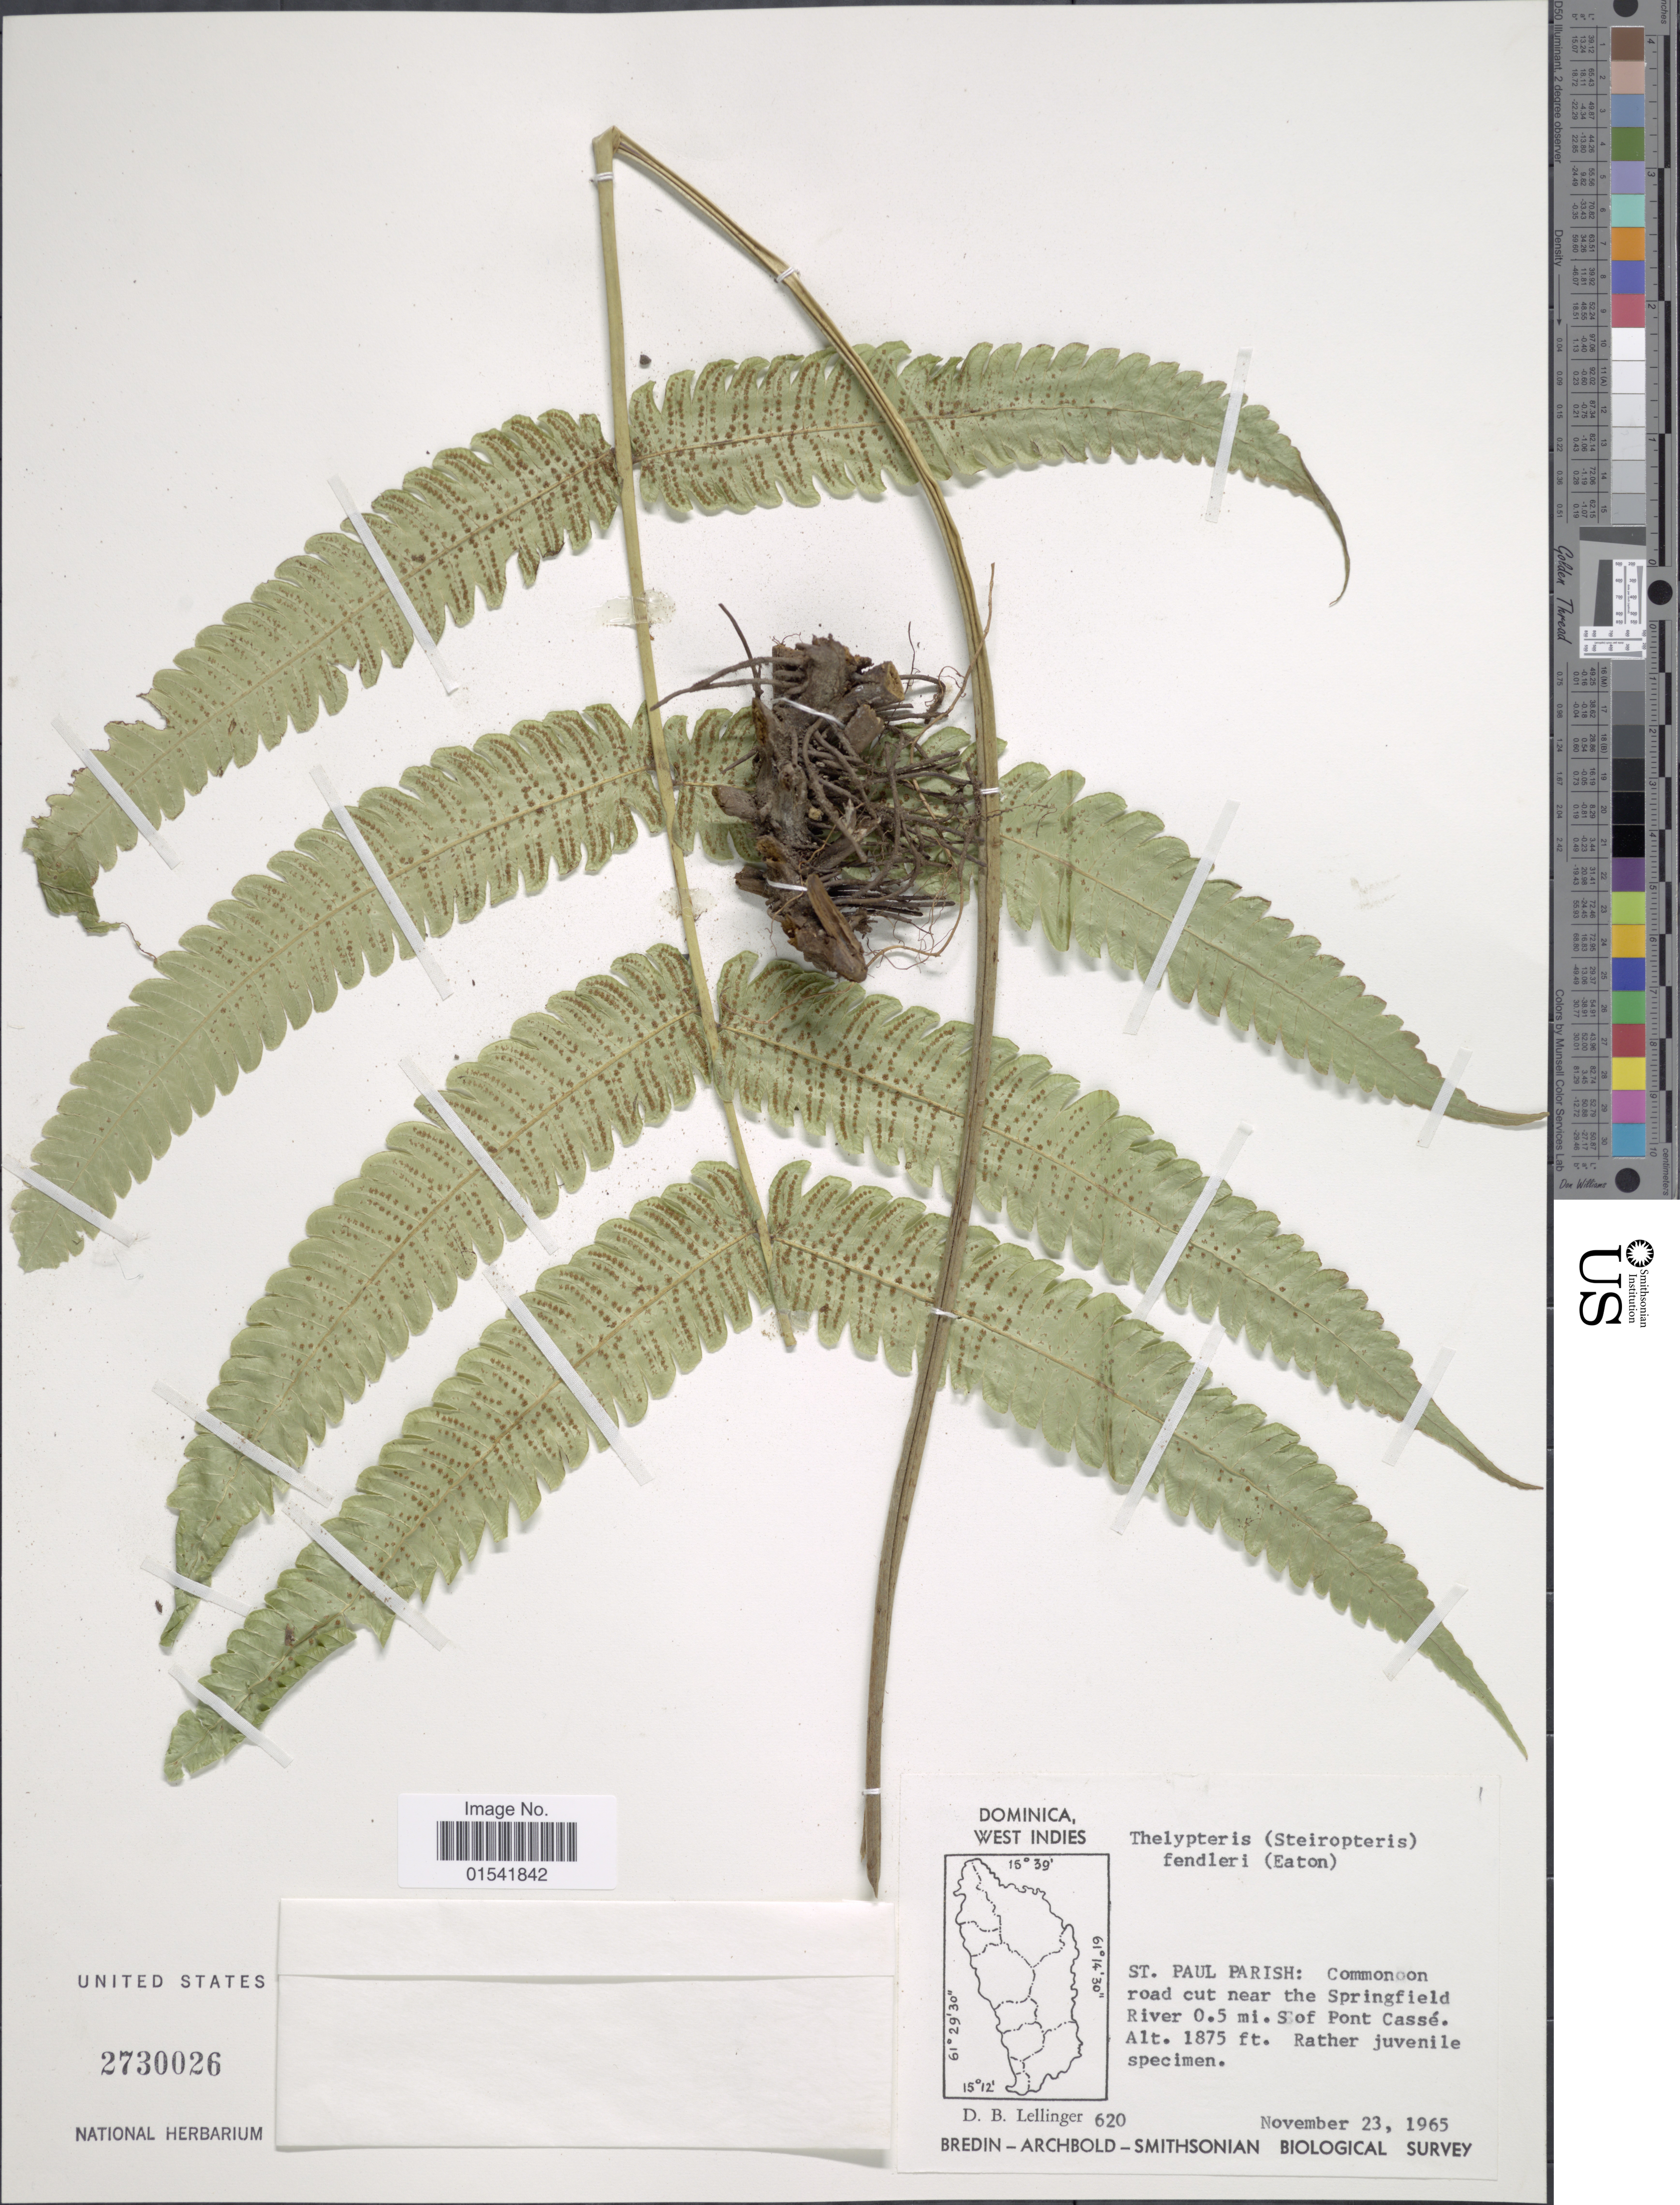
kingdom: Plantae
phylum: Tracheophyta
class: Polypodiopsida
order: Polypodiales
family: Thelypteridaceae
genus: Steiropteris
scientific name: Steiropteris fendleri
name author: (D.C. Eaton) Pic. Serm.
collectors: D. B. Lellinger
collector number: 620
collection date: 1965-11-23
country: Dominica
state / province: St. Paul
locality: West Indies, St. Paul Parish: Common on road cut near the Springfield River 0.5 mi. S of Pont Cassé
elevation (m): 572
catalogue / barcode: US 2730026